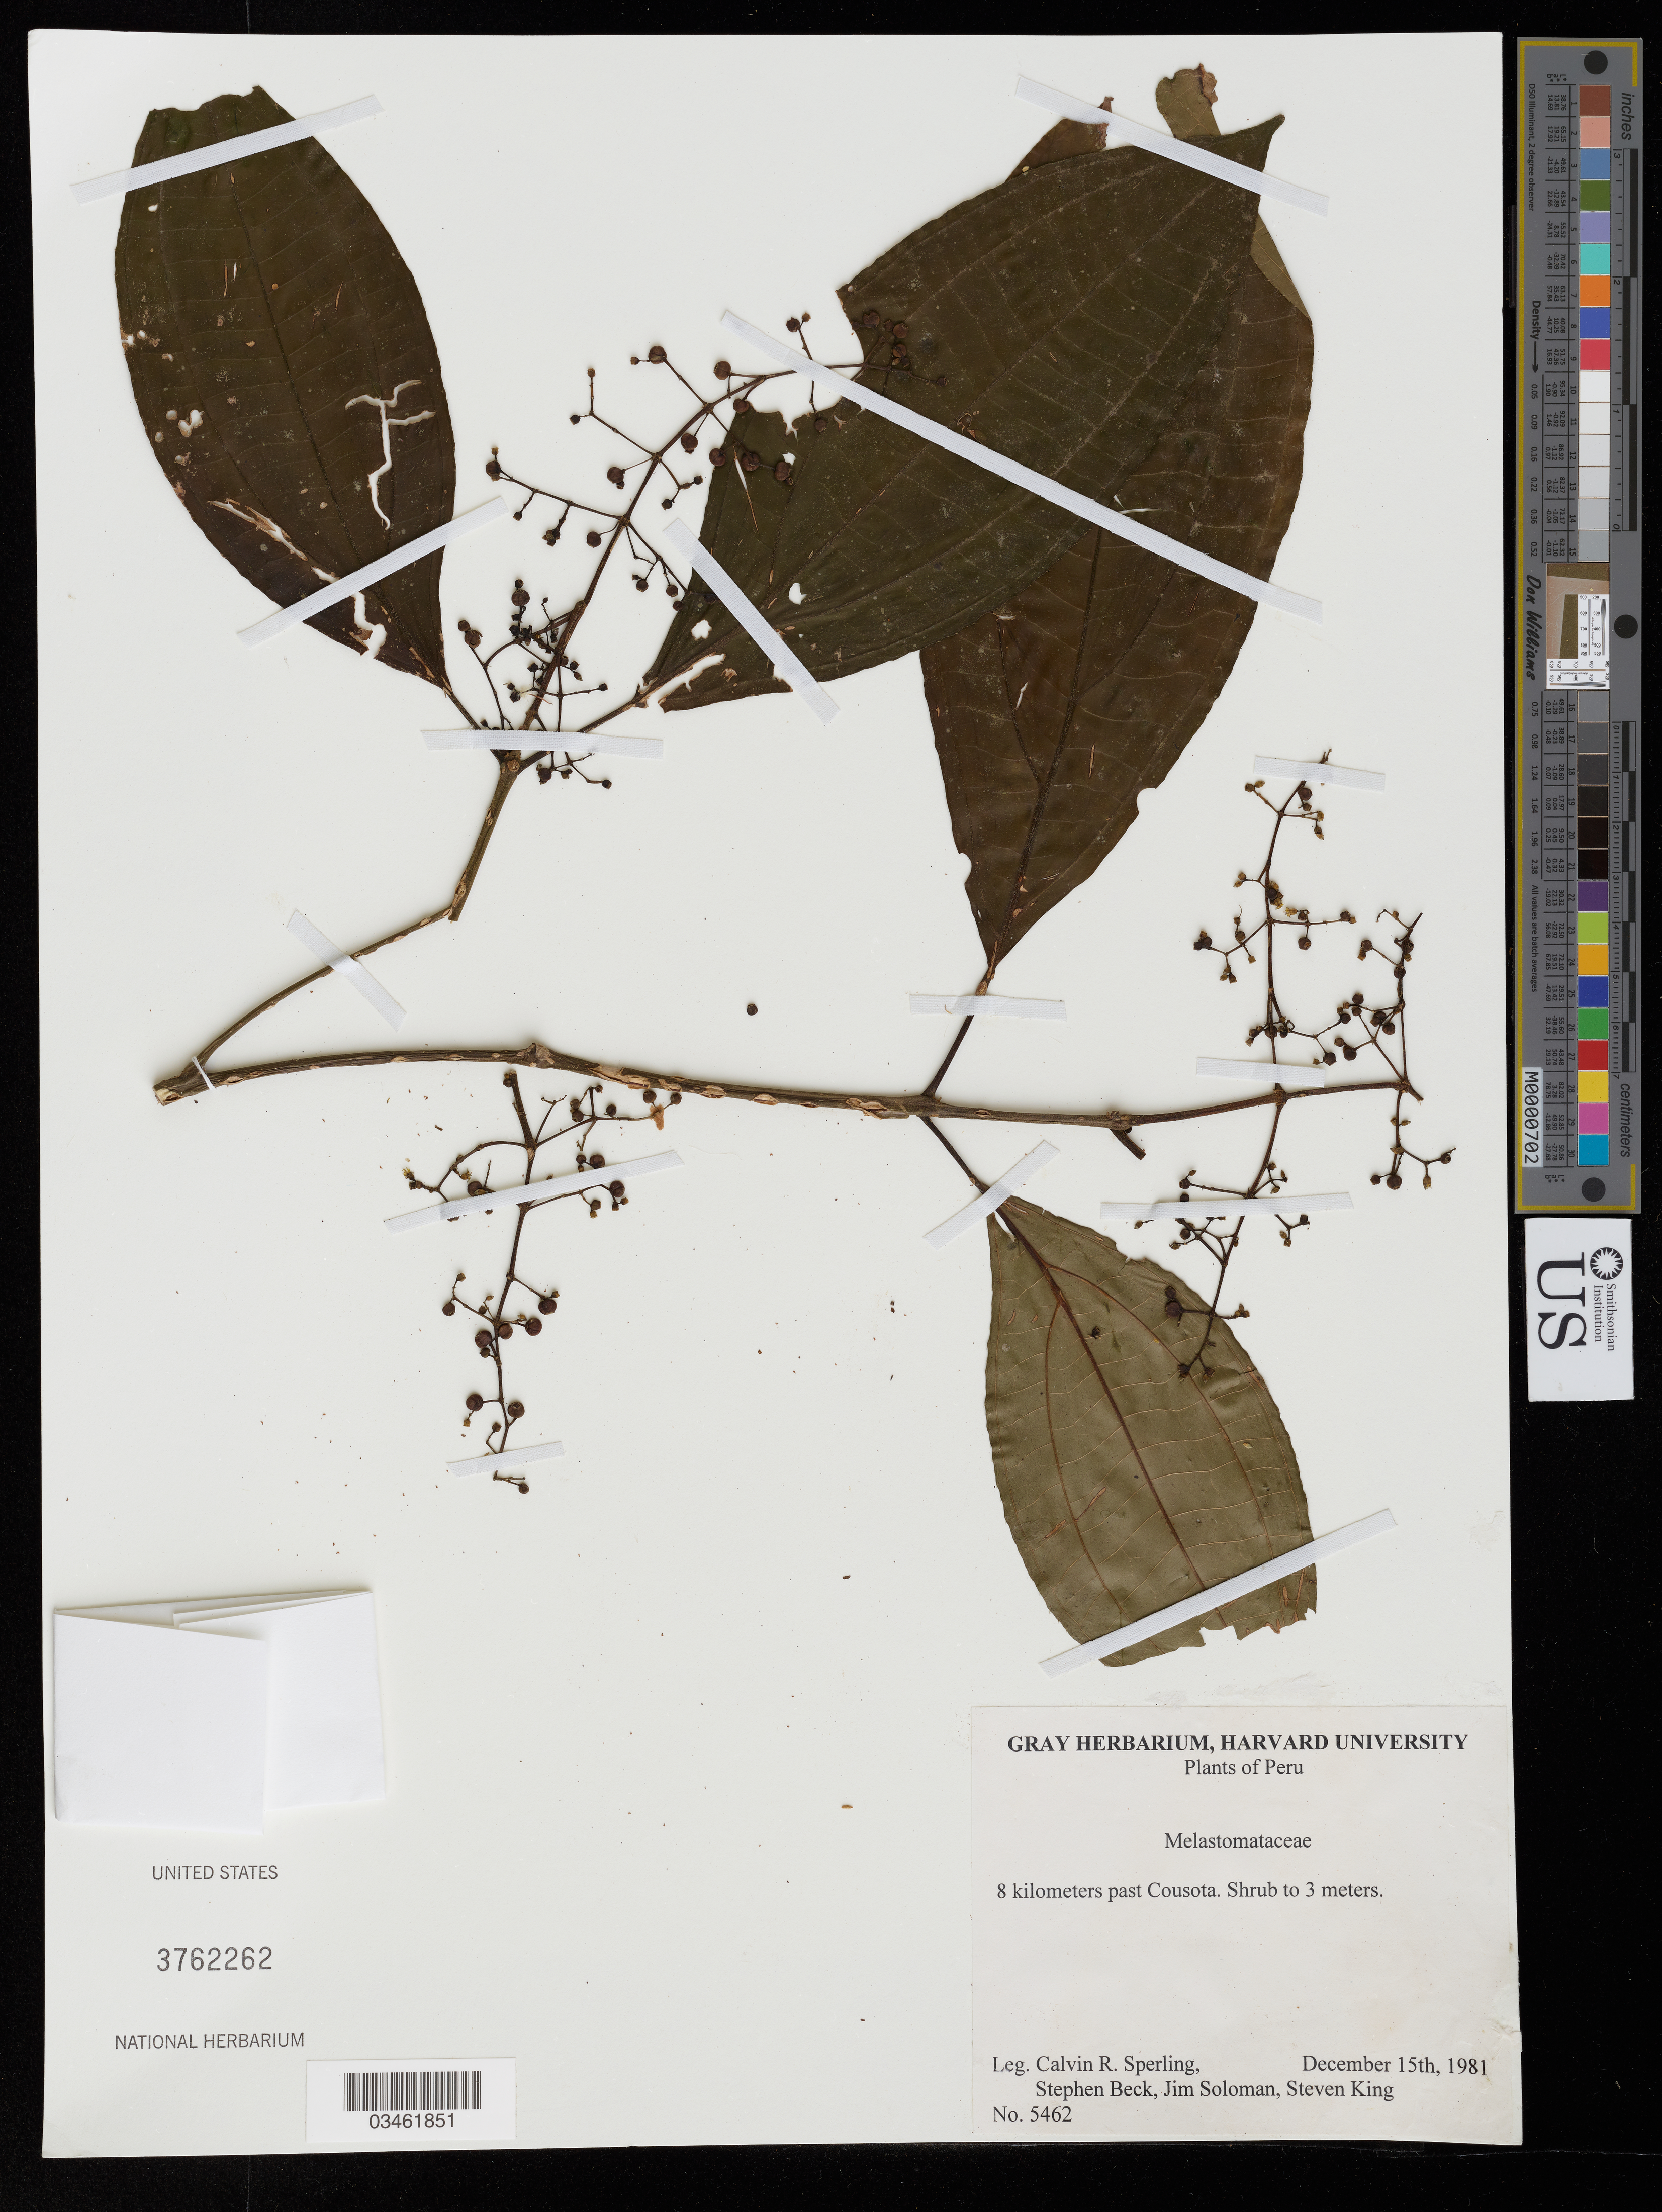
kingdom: Plantae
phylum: Tracheophyta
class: Magnoliopsida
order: Myrtales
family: Melastomataceae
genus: Miconia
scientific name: Miconia sp.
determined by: Michelangeli, F. A.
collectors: C. R. Sperling, S. Beck, J. Soloman & S. R. King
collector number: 5462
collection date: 1981-12-15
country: Peru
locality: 8 kilometers past Cousota.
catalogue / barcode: US 3762262